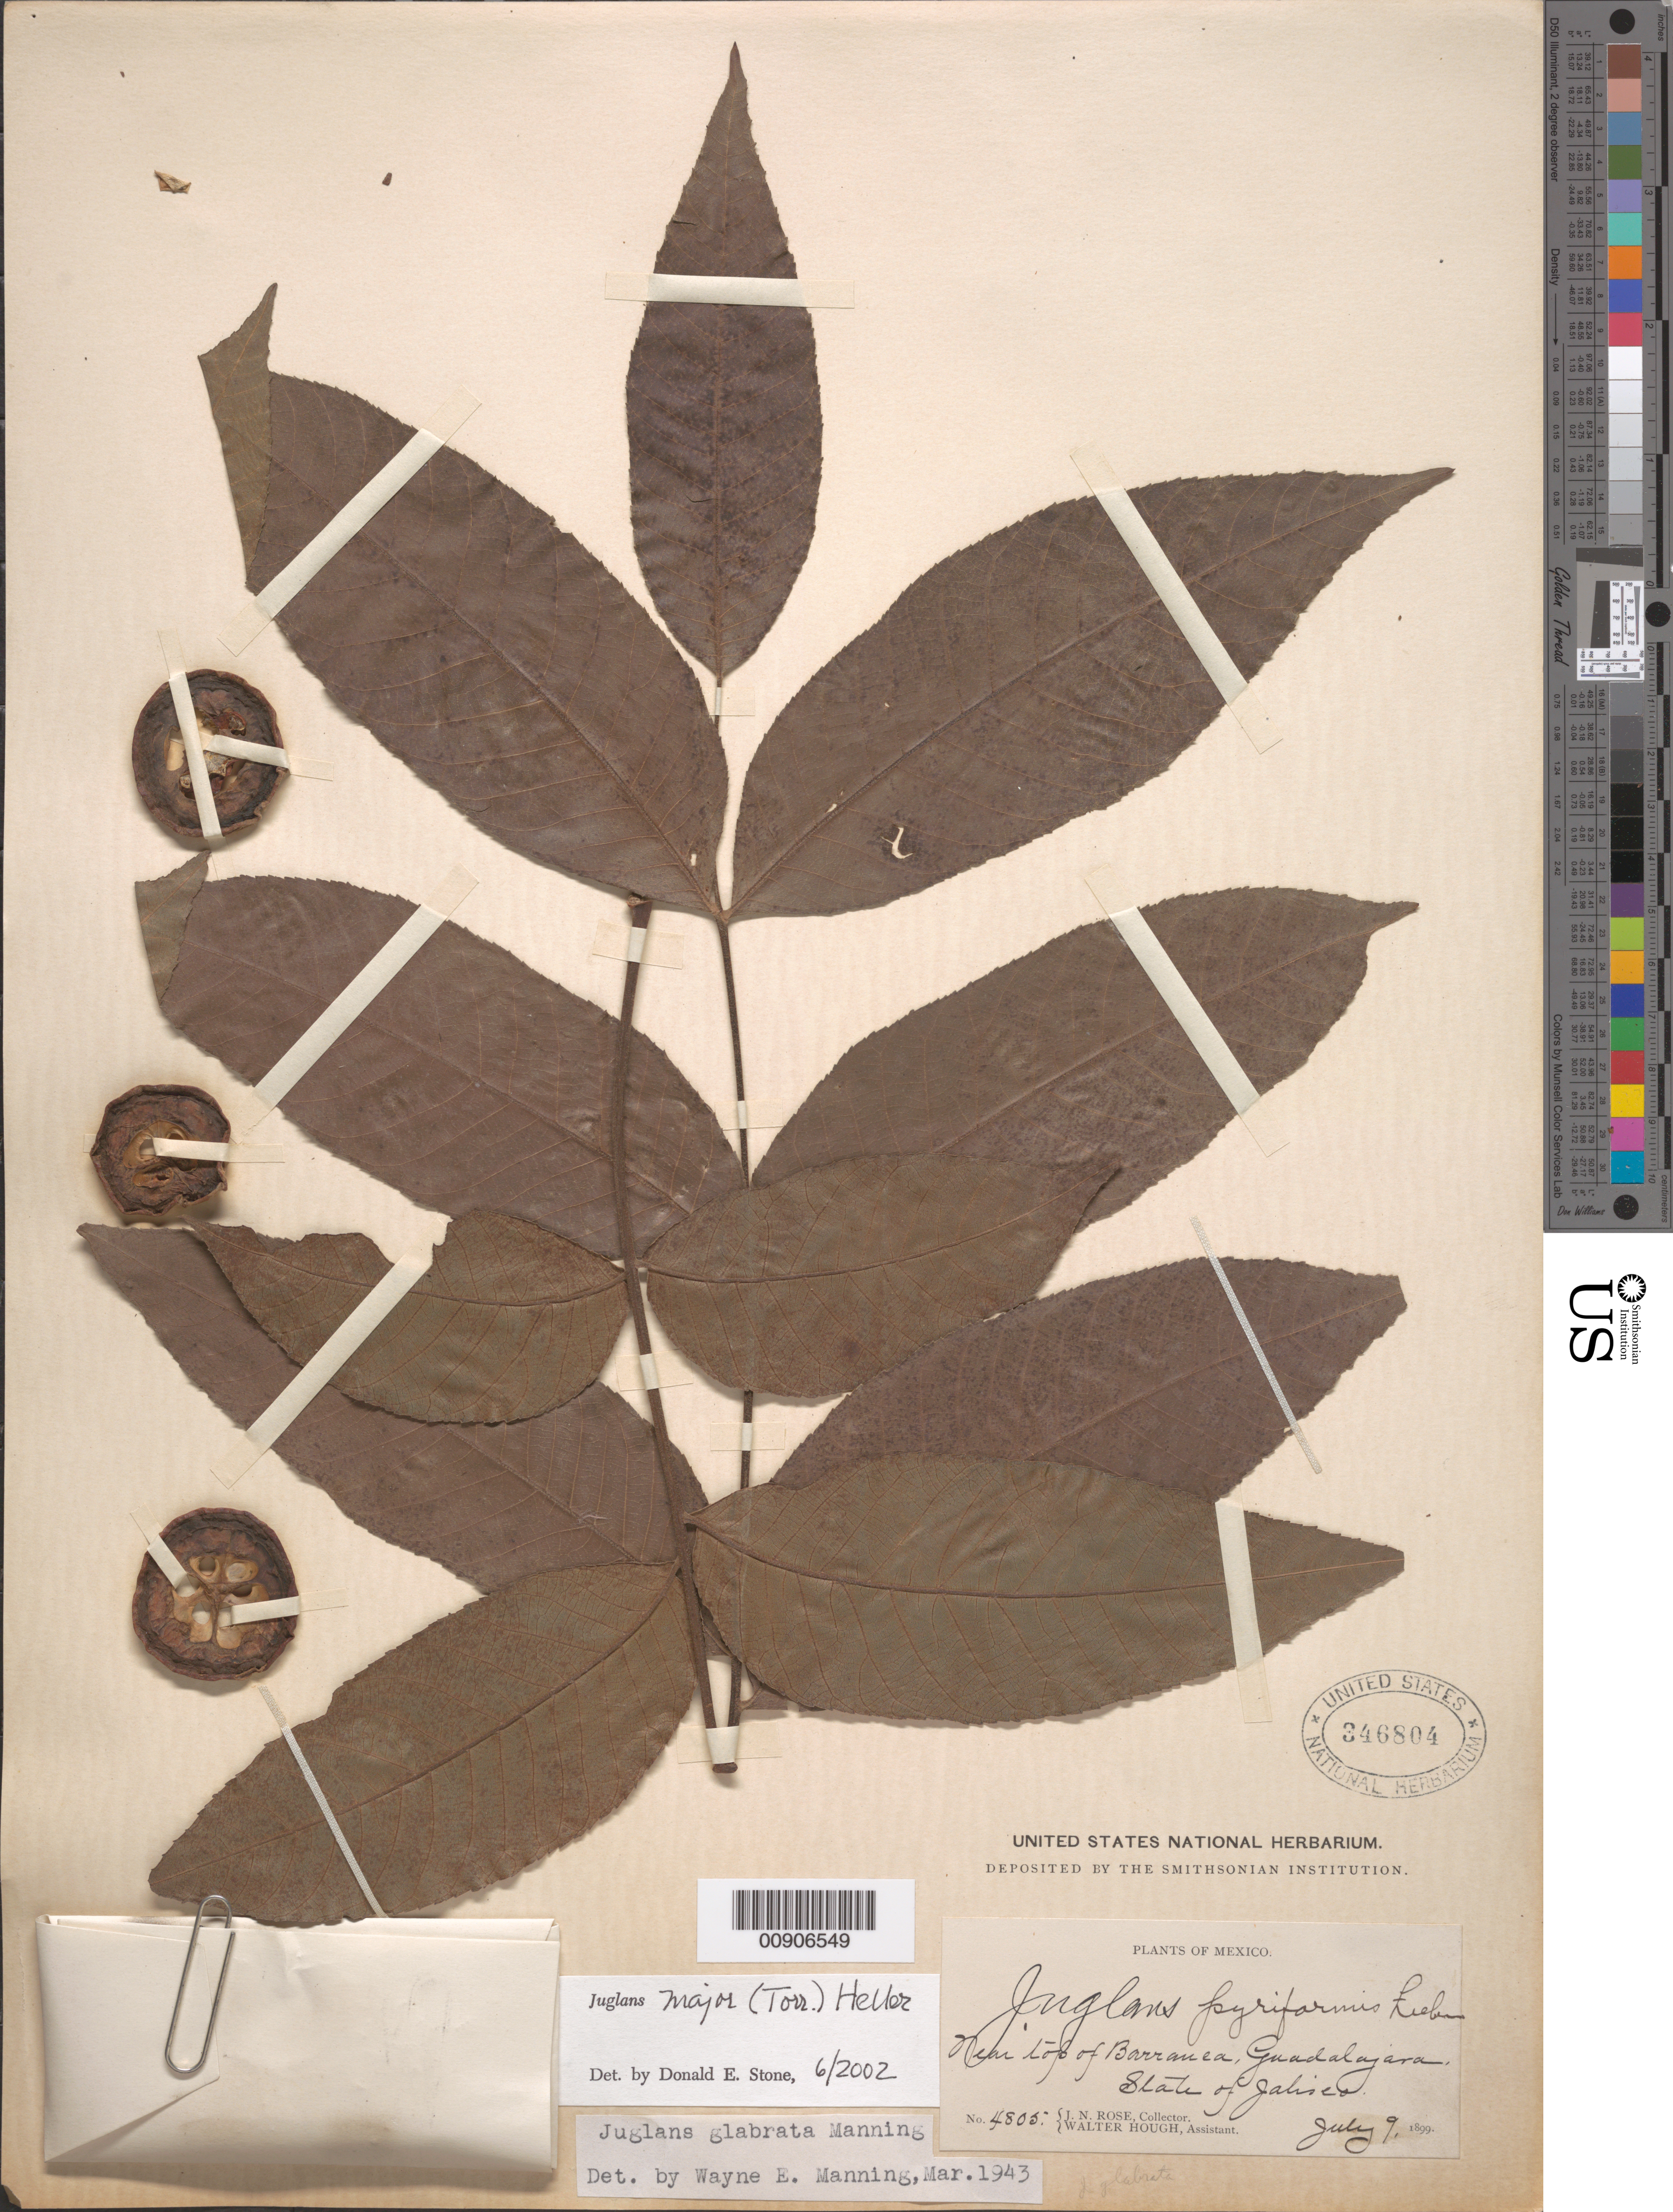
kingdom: Plantae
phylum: Tracheophyta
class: Magnoliopsida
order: Fagales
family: Juglandaceae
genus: Juglans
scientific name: Juglans major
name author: (Torr.) A. Heller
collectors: J. N. Rose & W. Hough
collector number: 4805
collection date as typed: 09 Jul 1899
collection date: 1899-07-09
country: Mexico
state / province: Jalisco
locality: Near top of Barranca, Guadalajara, State of Jalisco.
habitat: Near top of Barranca.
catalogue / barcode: US 346804